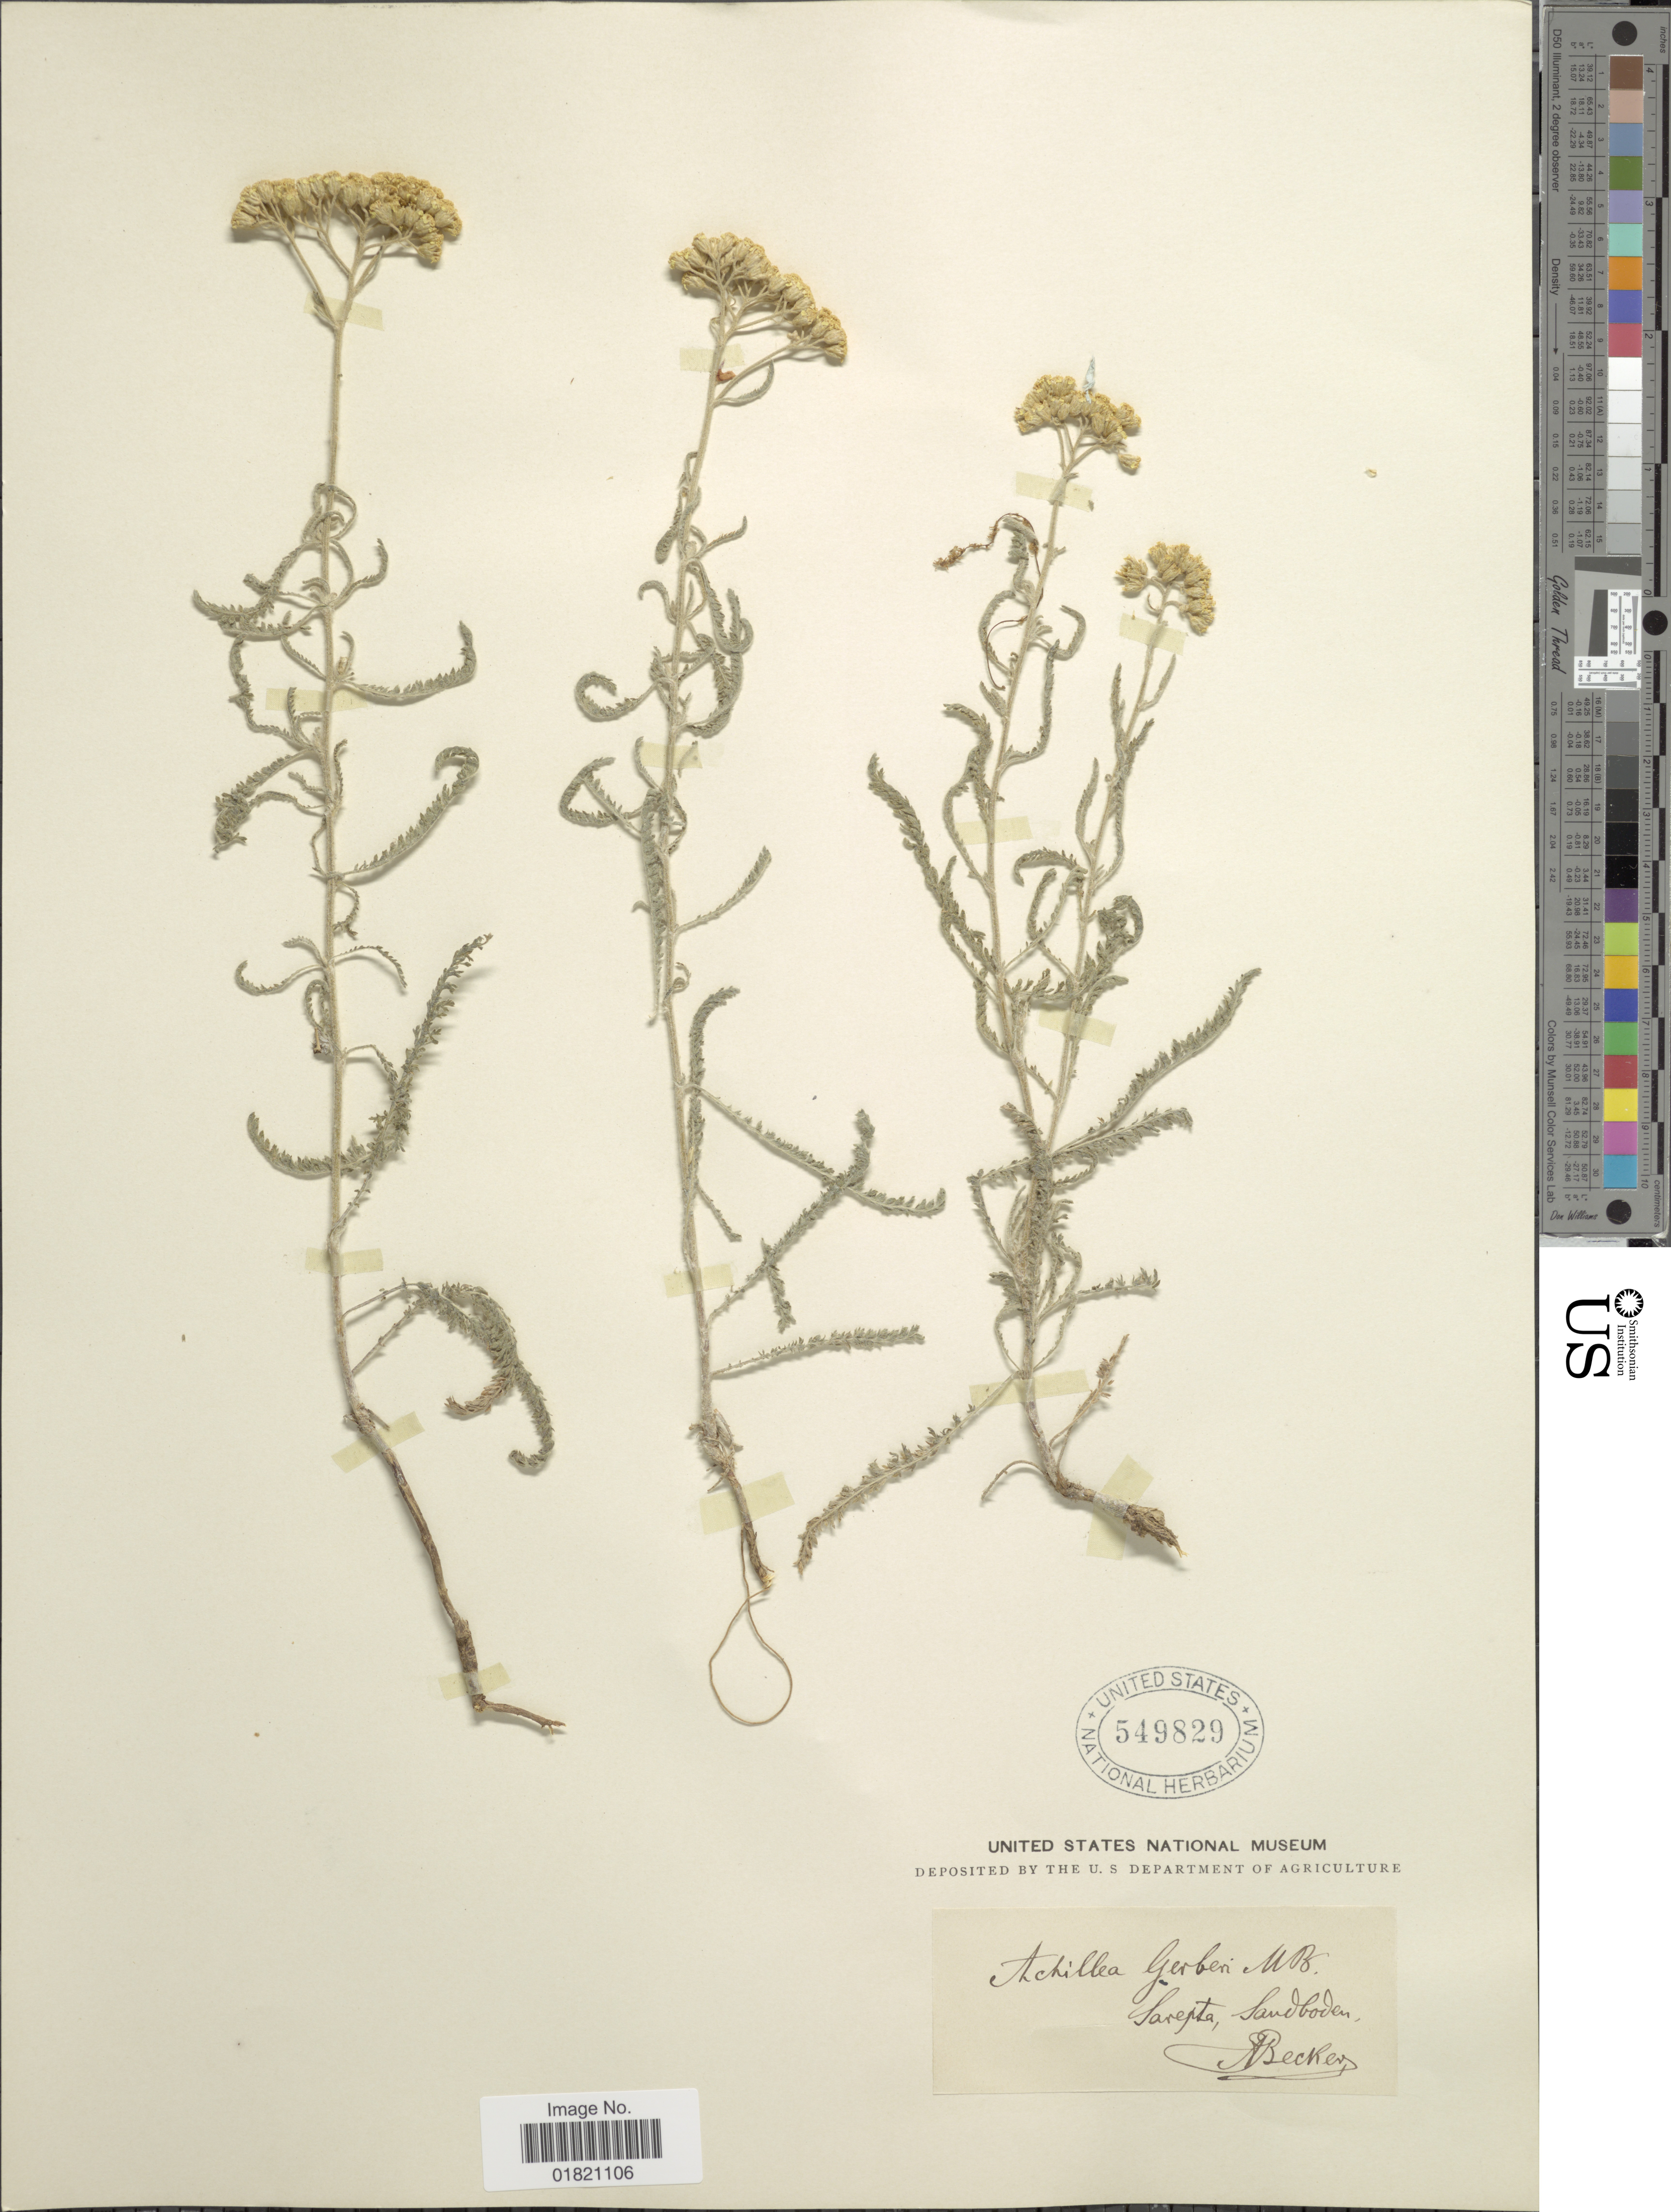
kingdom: Plantae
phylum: Tracheophyta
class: Magnoliopsida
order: Asterales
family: Asteraceae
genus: Achillea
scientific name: Achillea gerberi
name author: M. Bieb.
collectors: A. Becker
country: Russian Federation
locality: Sarepta, Sandboden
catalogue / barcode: US 549829